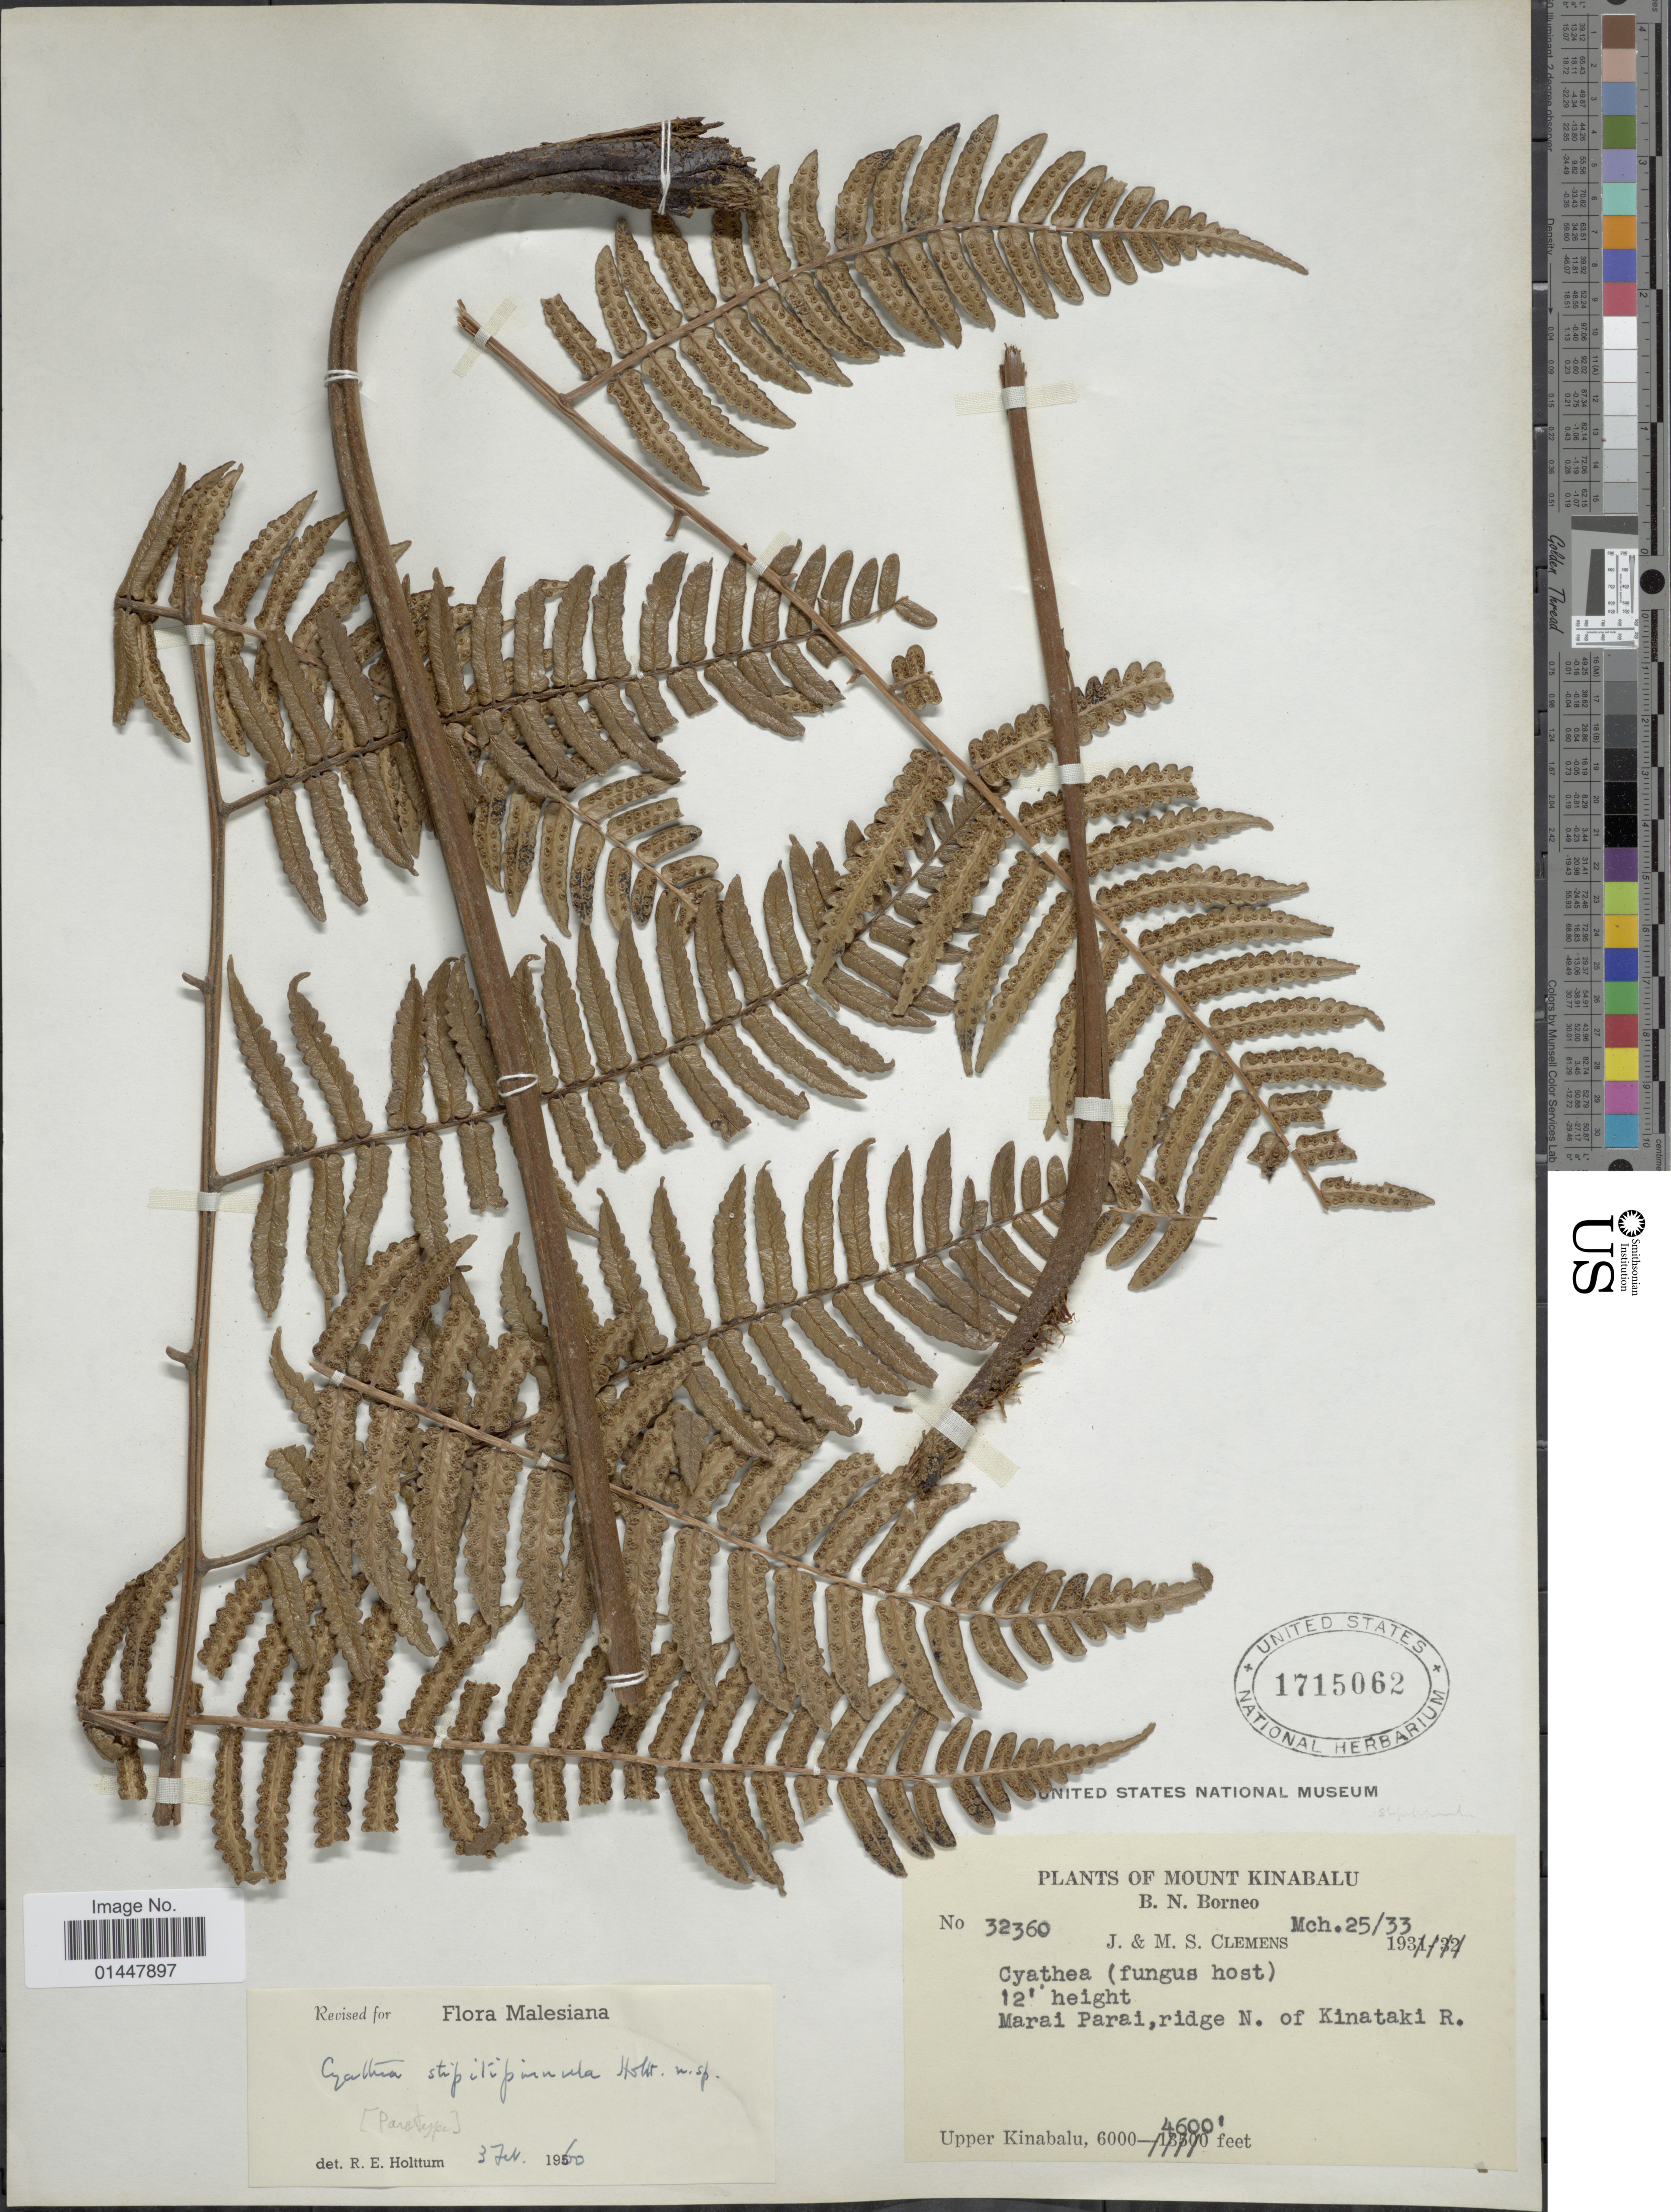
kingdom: Plantae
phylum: Tracheophyta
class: Polypodiopsida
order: Cyatheales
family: Cyatheaceae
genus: Sphaeropteris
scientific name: Sphaeropteris stipitipinnula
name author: (Holttum) R.M. Tryon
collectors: J. Clemens & M. S. Clemens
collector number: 32360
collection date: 1933-03-25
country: Malaysia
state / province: Sabah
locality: Mount Kinabalu, B. N. Borneo, Marai Parai, ridge N of Kinataki R., Upper Kinabalu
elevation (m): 1402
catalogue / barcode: US 1715062